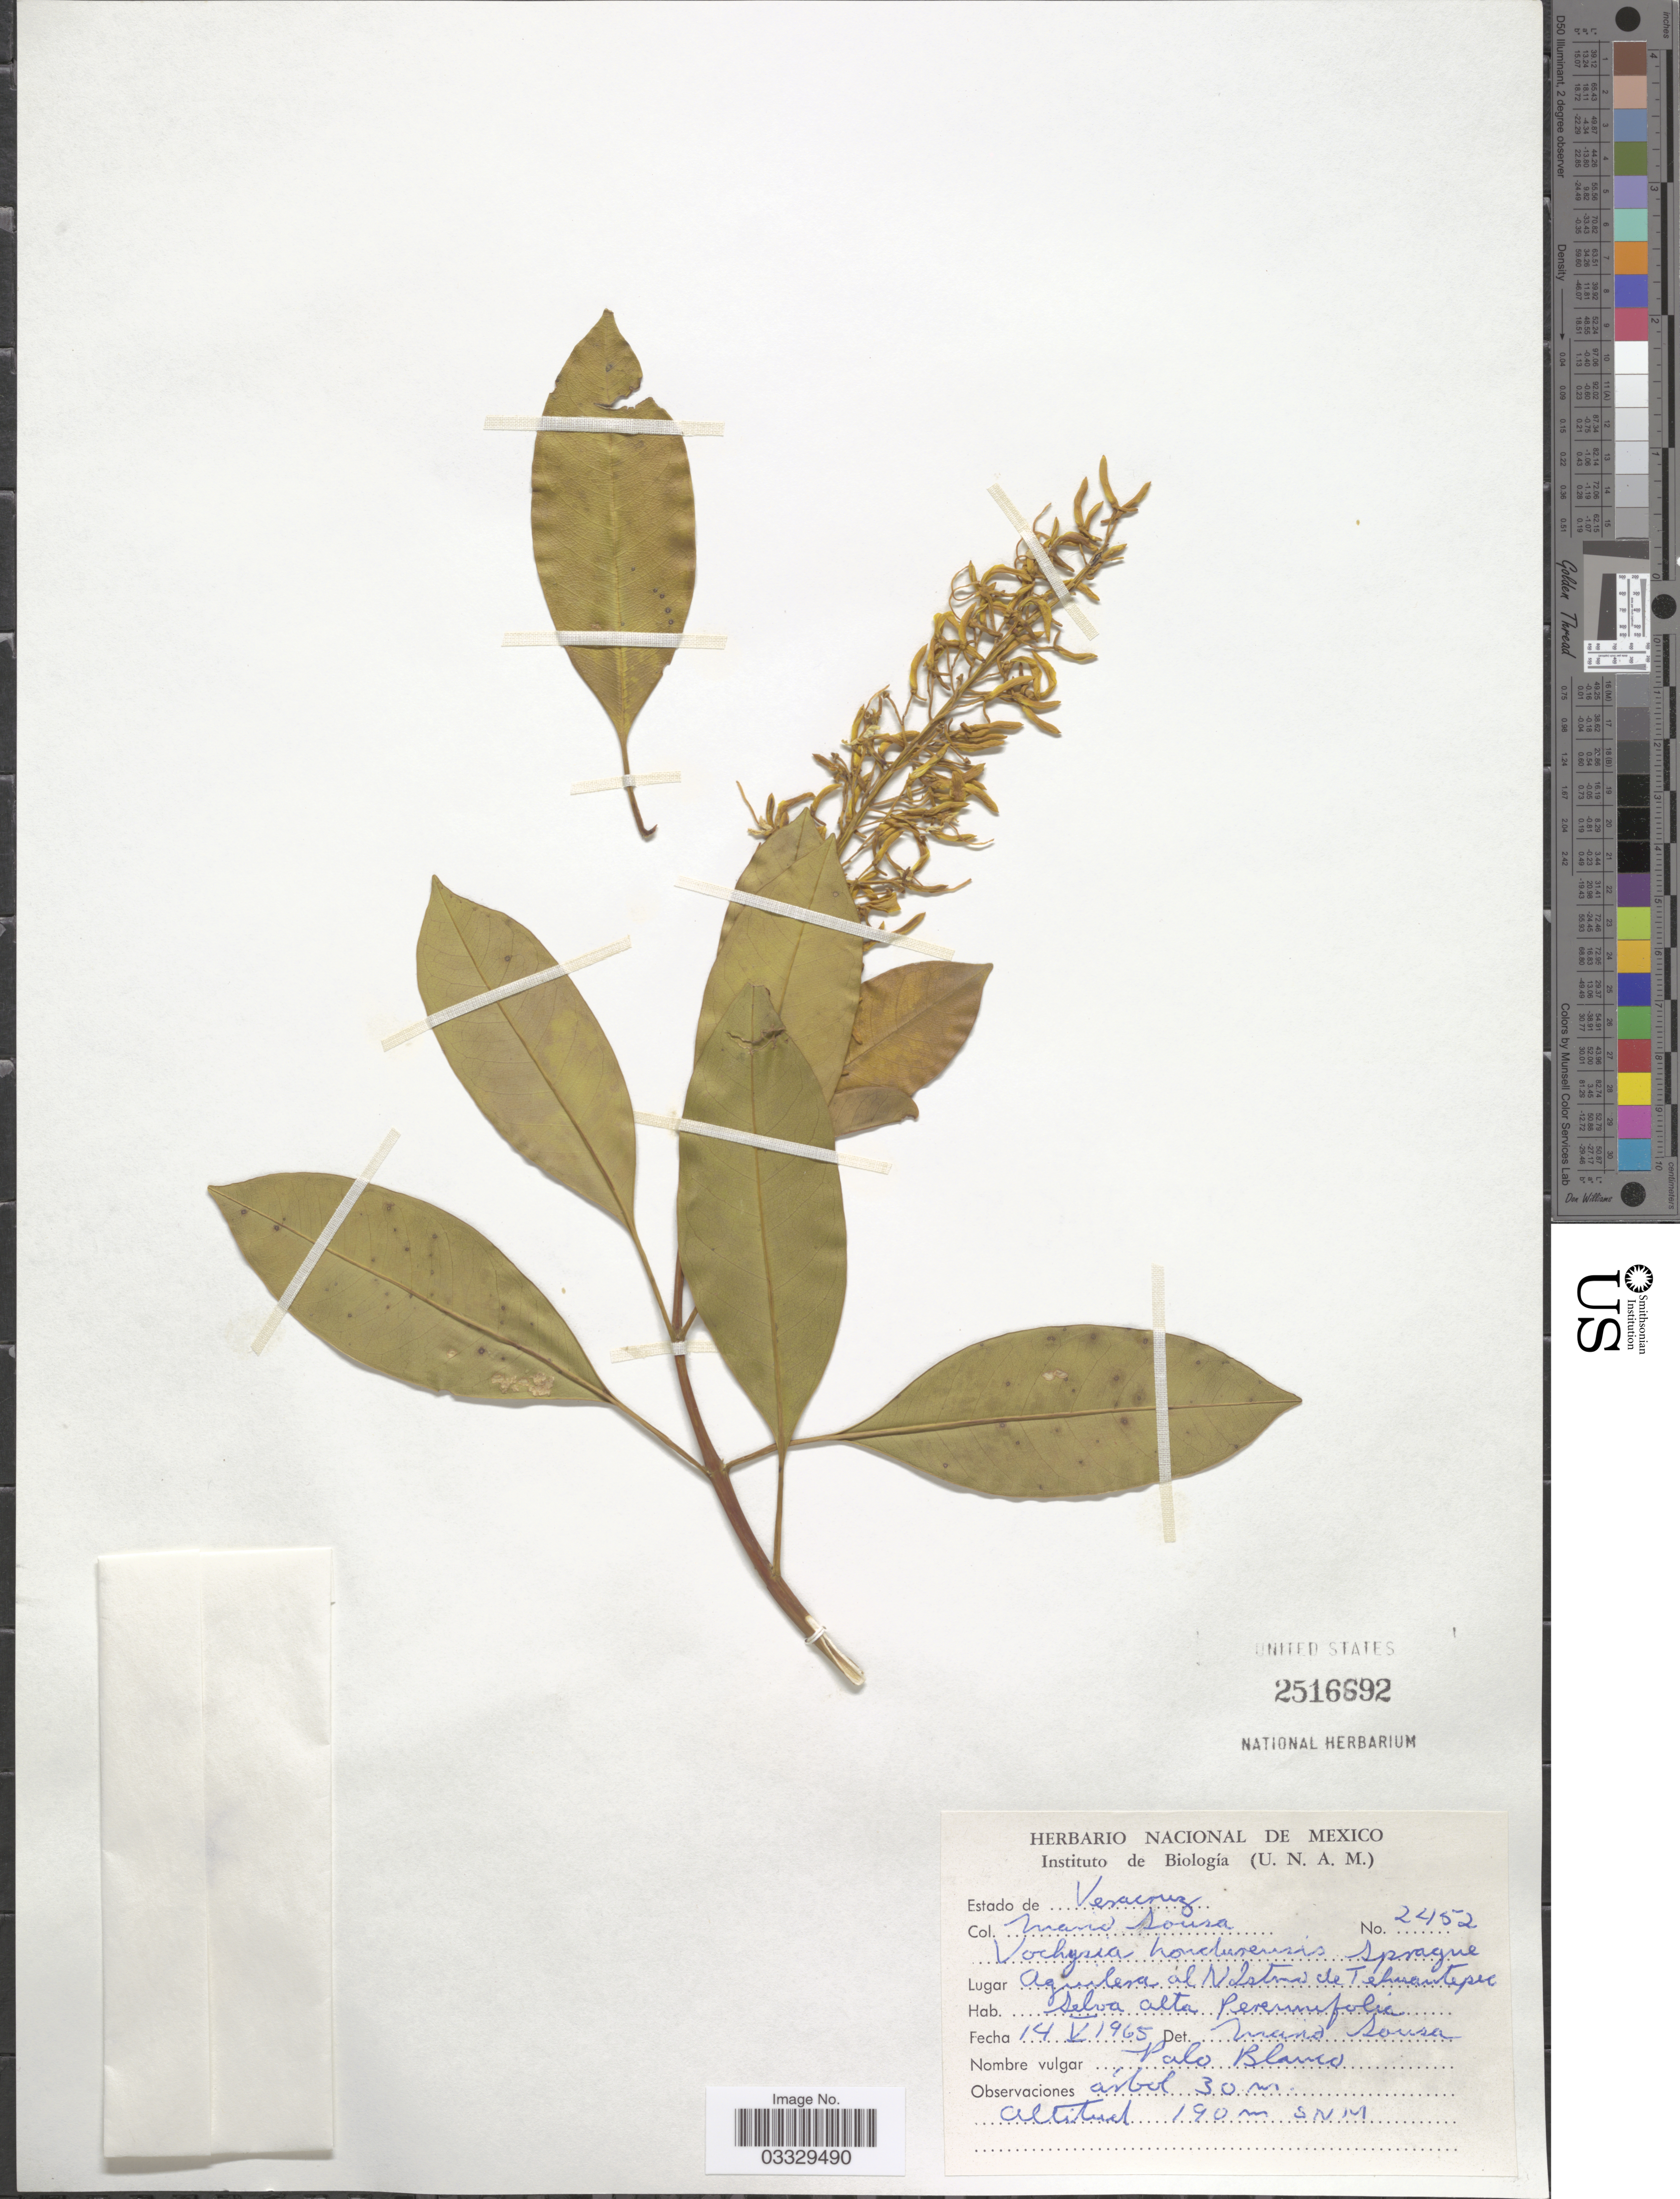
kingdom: Plantae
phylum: Tracheophyta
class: Magnoliopsida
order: Myrtales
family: Vochysiaceae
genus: Vochysia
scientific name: Vochysia hondurensis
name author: Sprague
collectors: M. Sousa S.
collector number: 2452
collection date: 1965-05-14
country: Mexico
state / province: Veracruz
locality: Estado de Veracruz. Aguilera ál N Istmo de Tehuantepec.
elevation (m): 190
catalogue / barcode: US 2516692